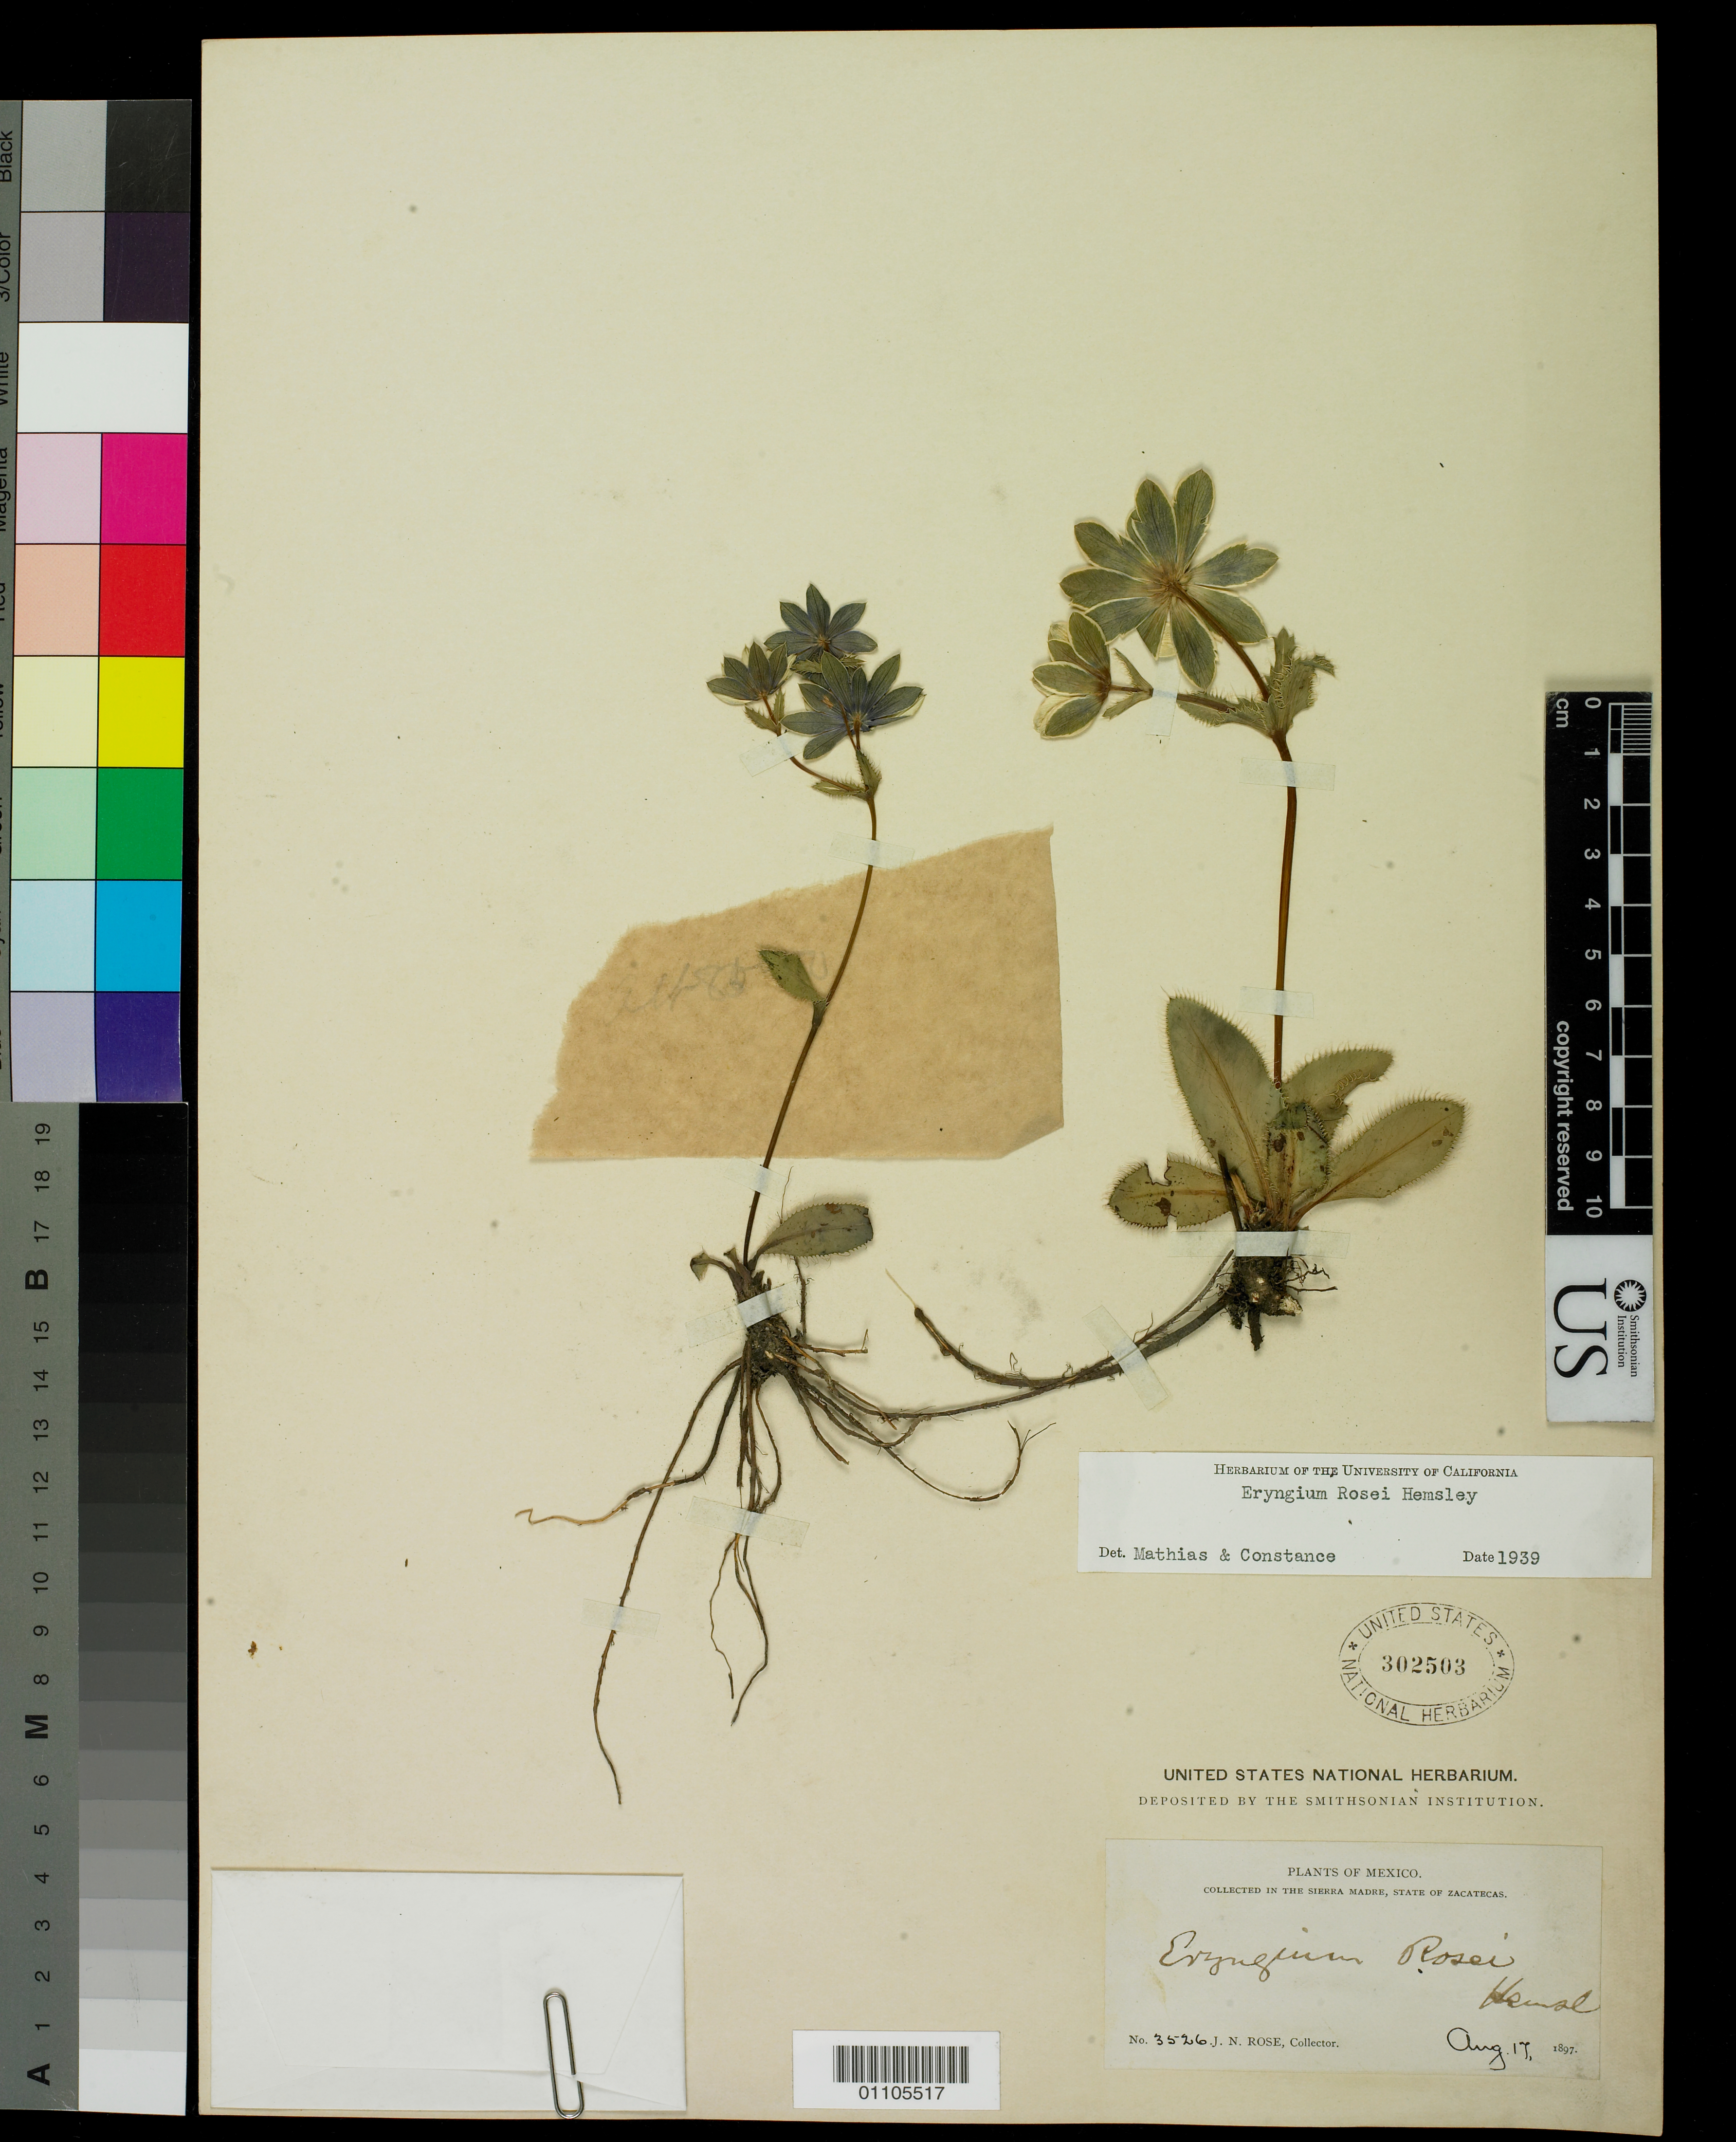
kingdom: Plantae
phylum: Tracheophyta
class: Magnoliopsida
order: Apiales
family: Apiaceae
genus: Eryngium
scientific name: Eryngium rosei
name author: Hemsl. in Hook. f.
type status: Syntype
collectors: J. N. Rose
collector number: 3526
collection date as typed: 17 Aug 1897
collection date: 1897-08-17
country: Mexico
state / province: Zacatecas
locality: Sierra Madre, state of Zacatecas.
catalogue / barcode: US 302503